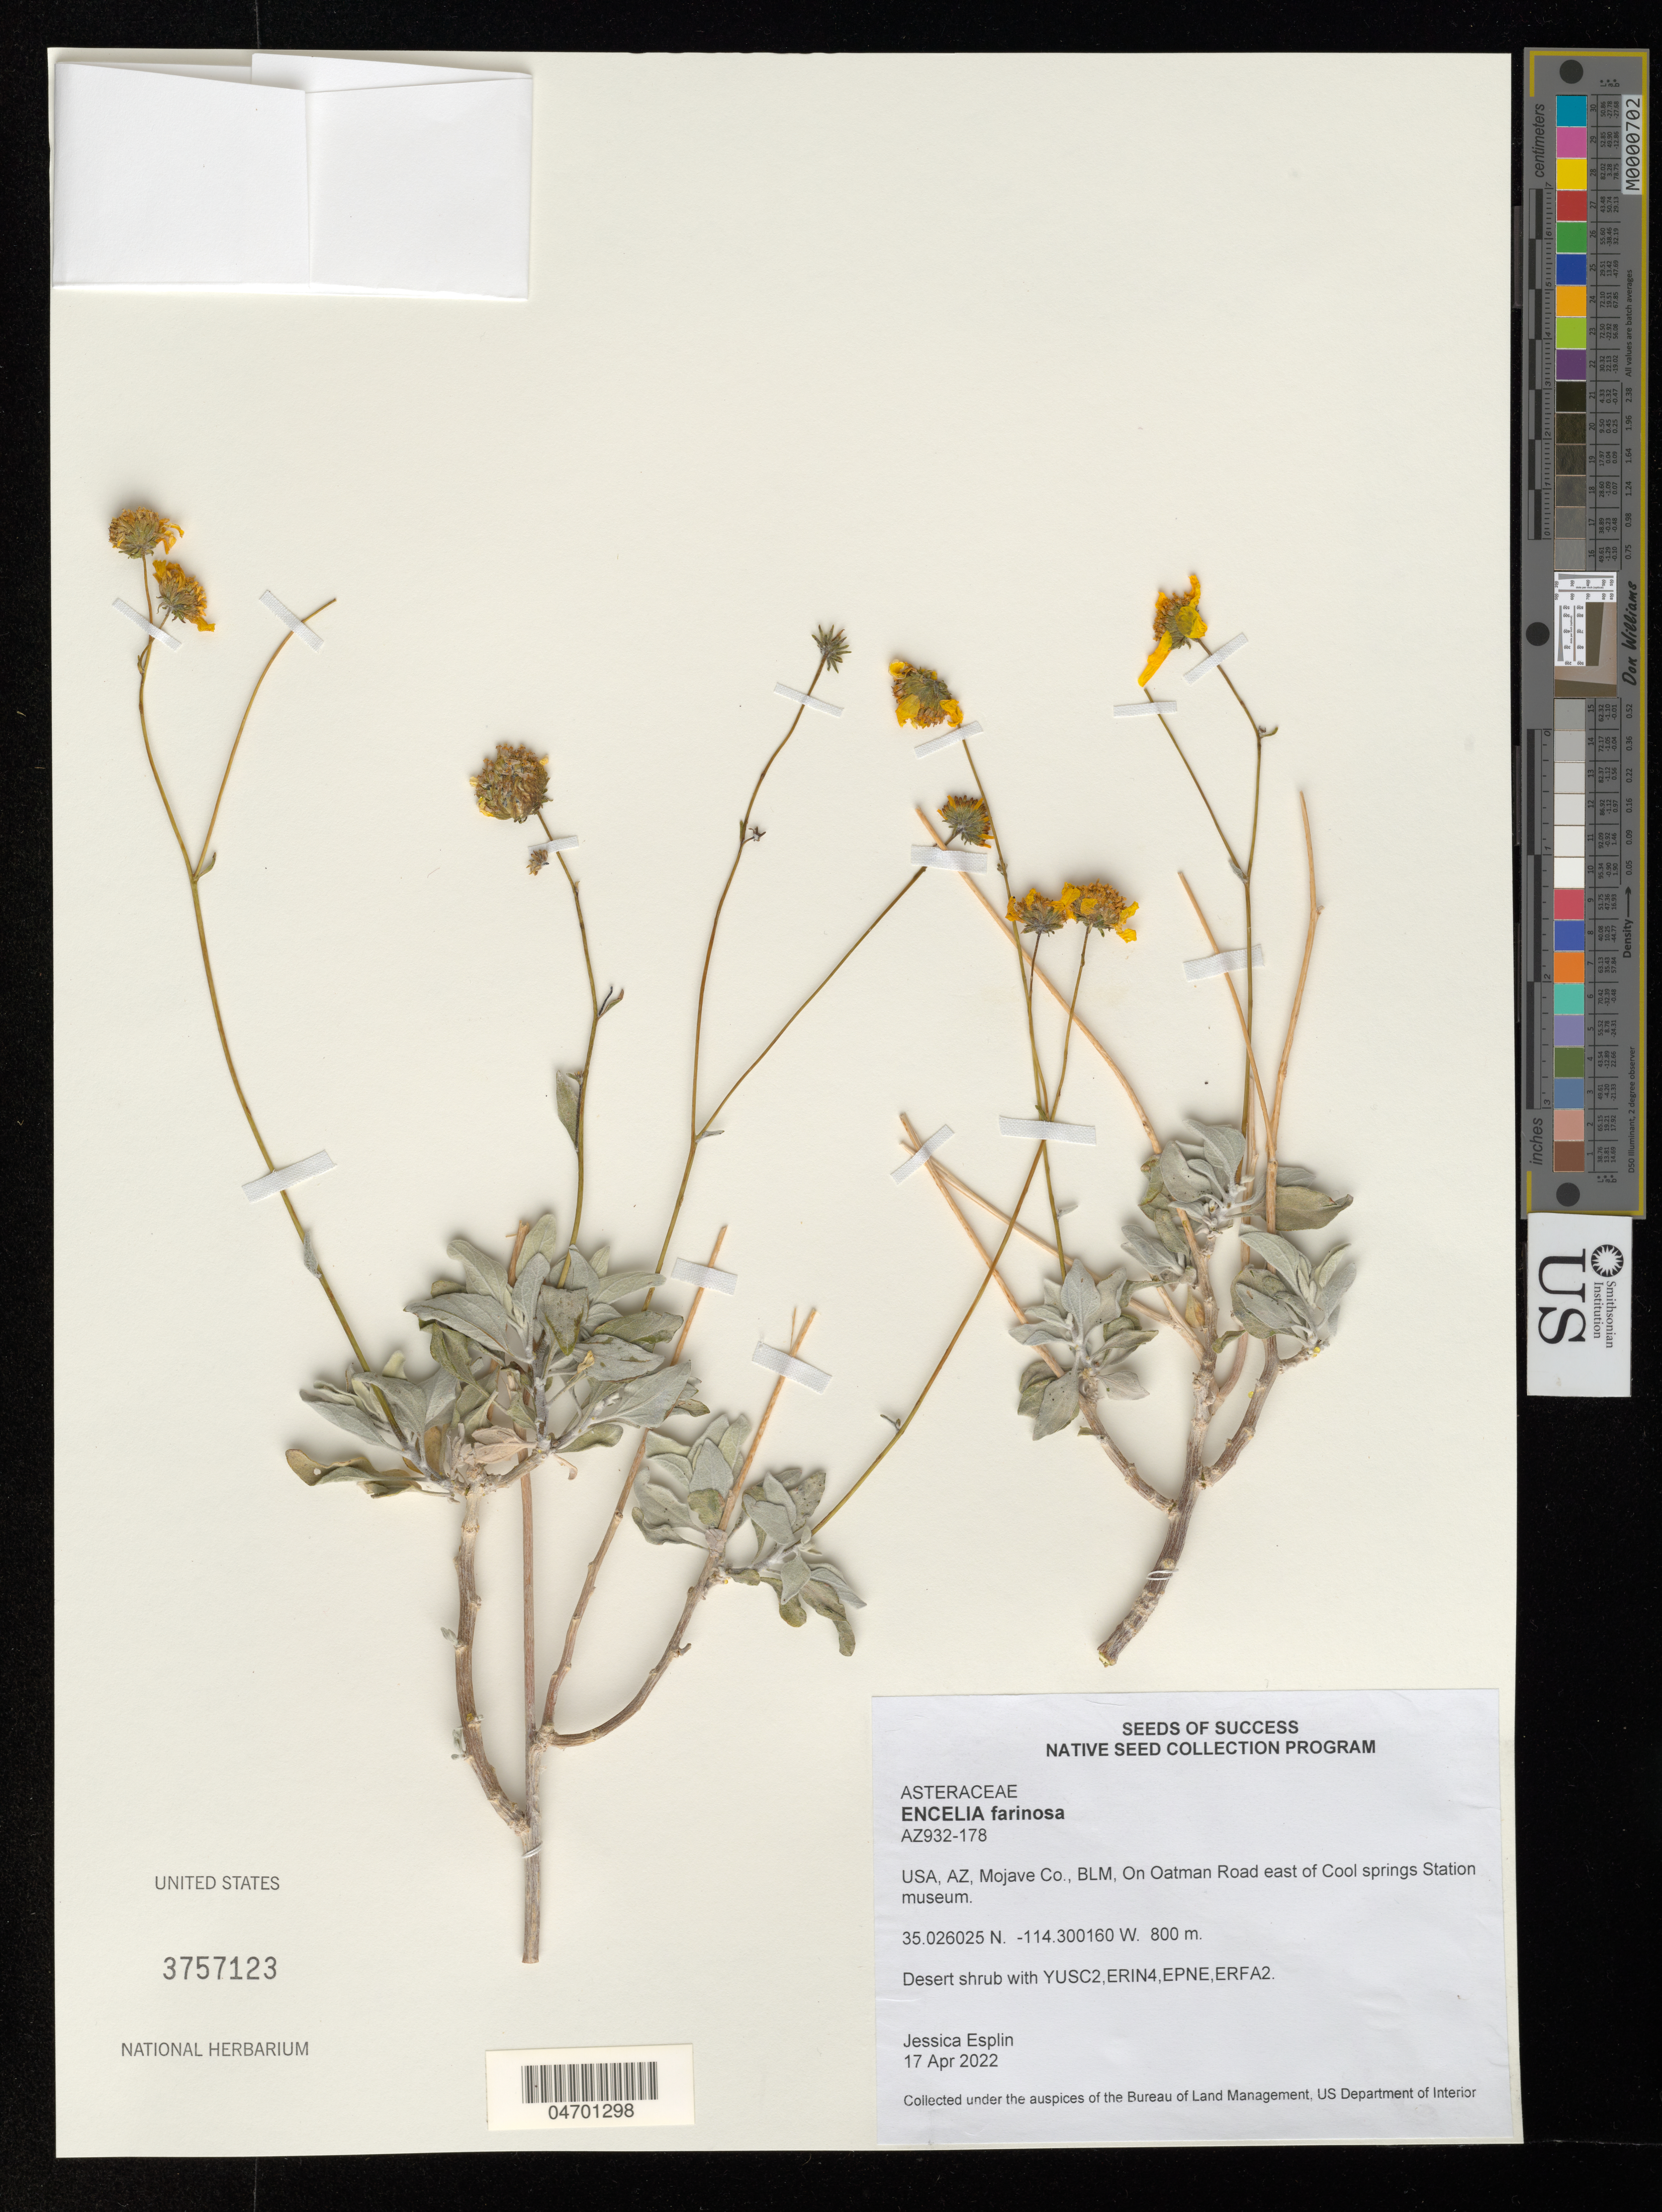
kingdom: Plantae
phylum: Tracheophyta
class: Magnoliopsida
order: Asterales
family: Asteraceae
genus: Encelia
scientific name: Encelia farinosa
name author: A. Gray ex Torr. in Emory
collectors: A. Ron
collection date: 2022-04-17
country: United States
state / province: Arizona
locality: AZ, Mojave Co., BLM, On Oatman Road east of Cool springs Station museum.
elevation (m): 800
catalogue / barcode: US 3757123